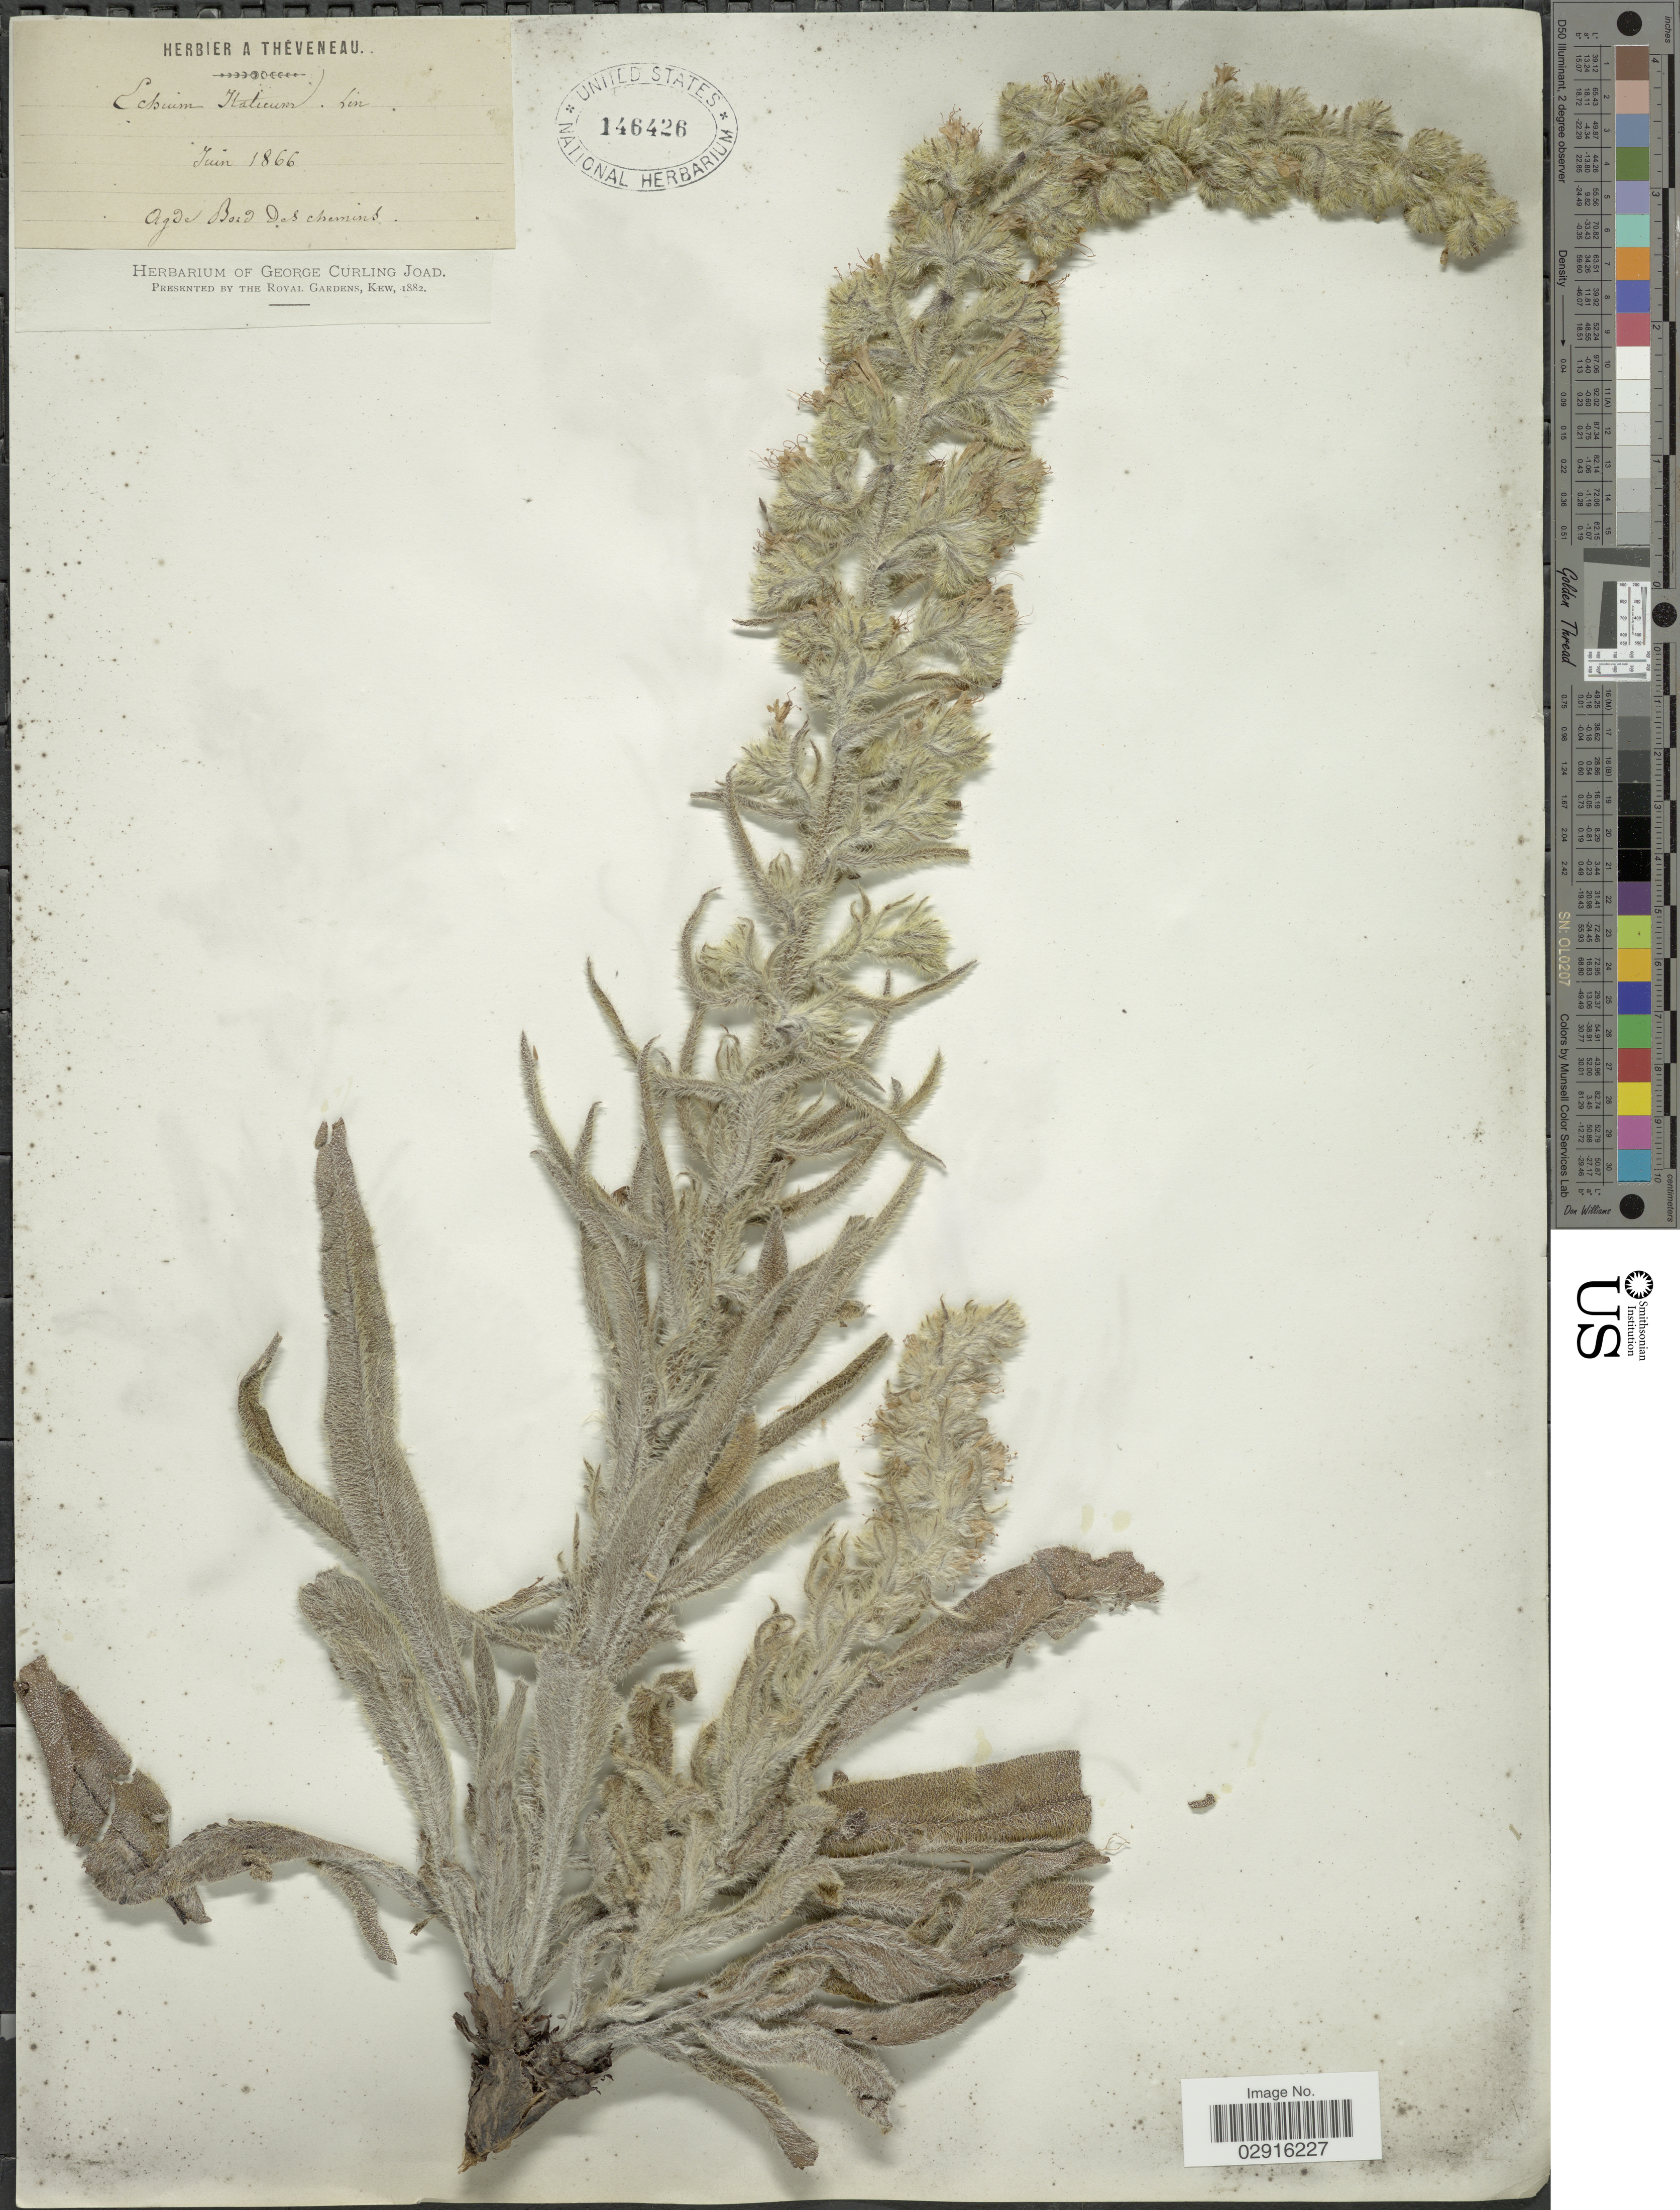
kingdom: Plantae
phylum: Tracheophyta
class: Magnoliopsida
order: Boraginales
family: Boraginaceae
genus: Echium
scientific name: Echium italicum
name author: L.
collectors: ex herb. A. Theveneau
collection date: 1866-06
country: France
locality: Agde Bord Des chemins.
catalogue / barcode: US 146426